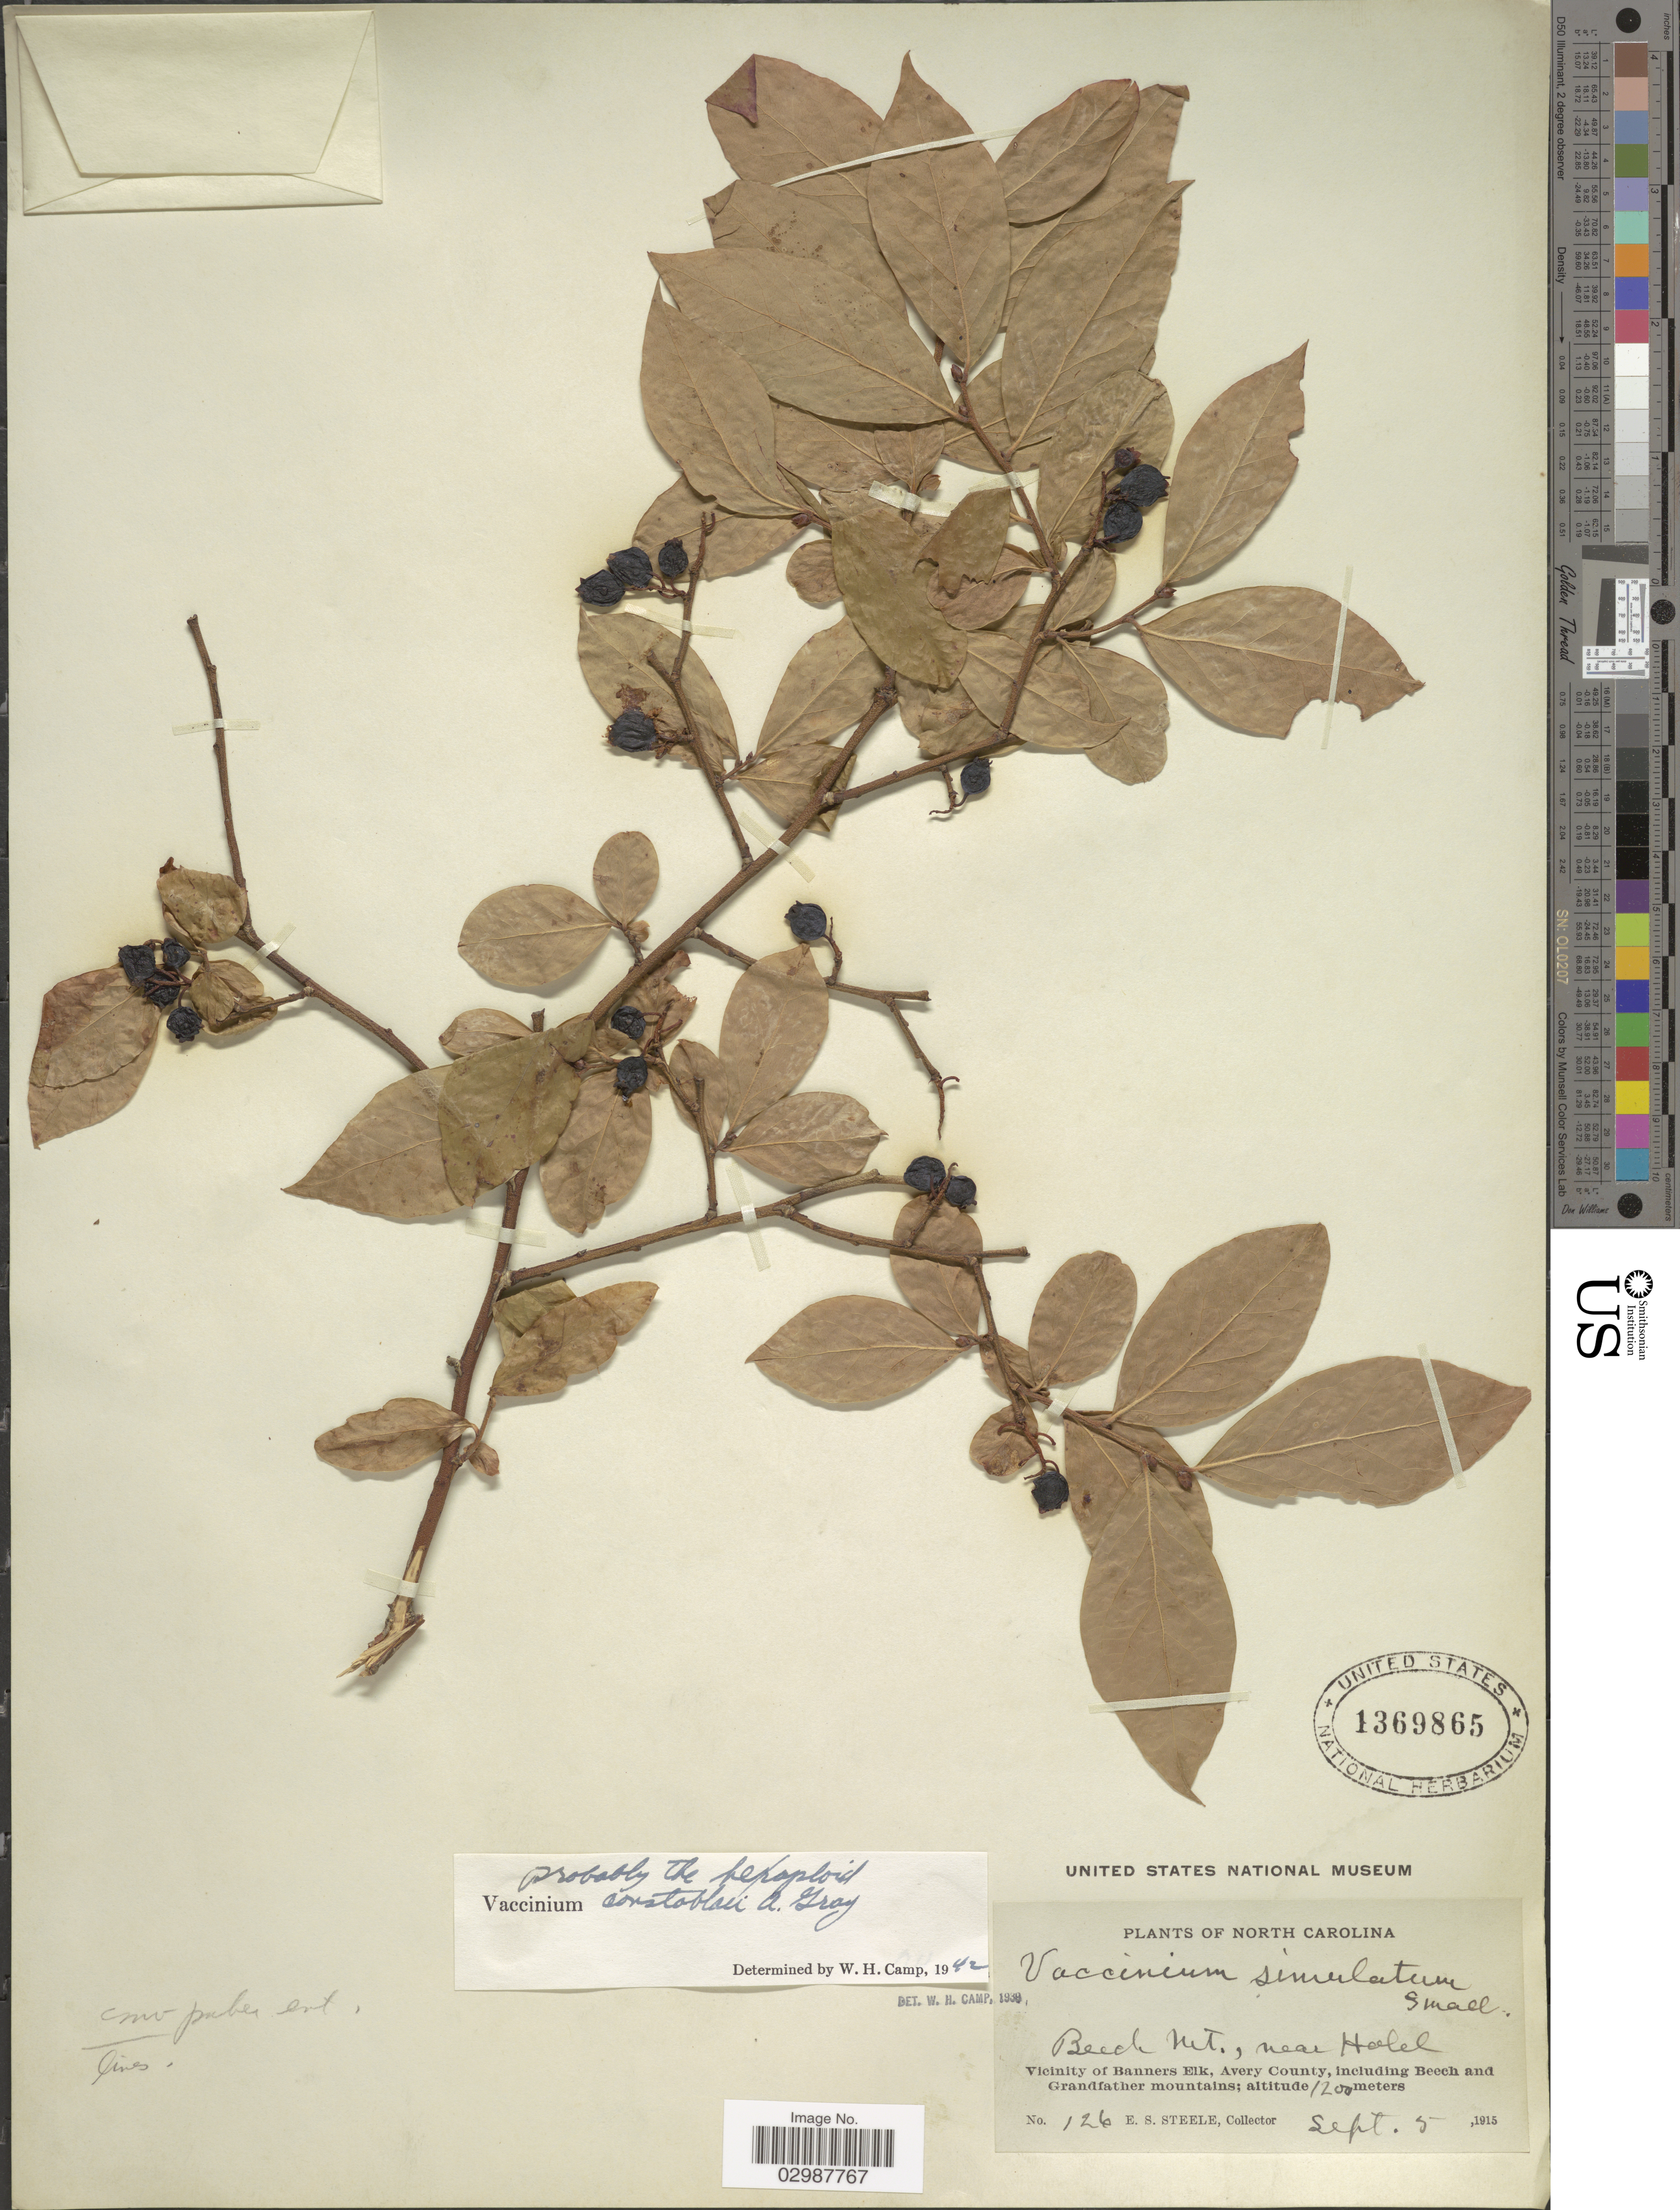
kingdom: Plantae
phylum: Tracheophyta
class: Magnoliopsida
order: Ericales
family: Ericaceae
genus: Vaccinium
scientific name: Vaccinium constablaei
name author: A. Gray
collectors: E. Steele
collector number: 126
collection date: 1915-09-05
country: United States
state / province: North Carolina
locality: Beech Mt., near Hotel. Vicinity of Banners Elk, Avery County, including Beech and Grandfather Mountains.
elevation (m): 1200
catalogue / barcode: US 1369865